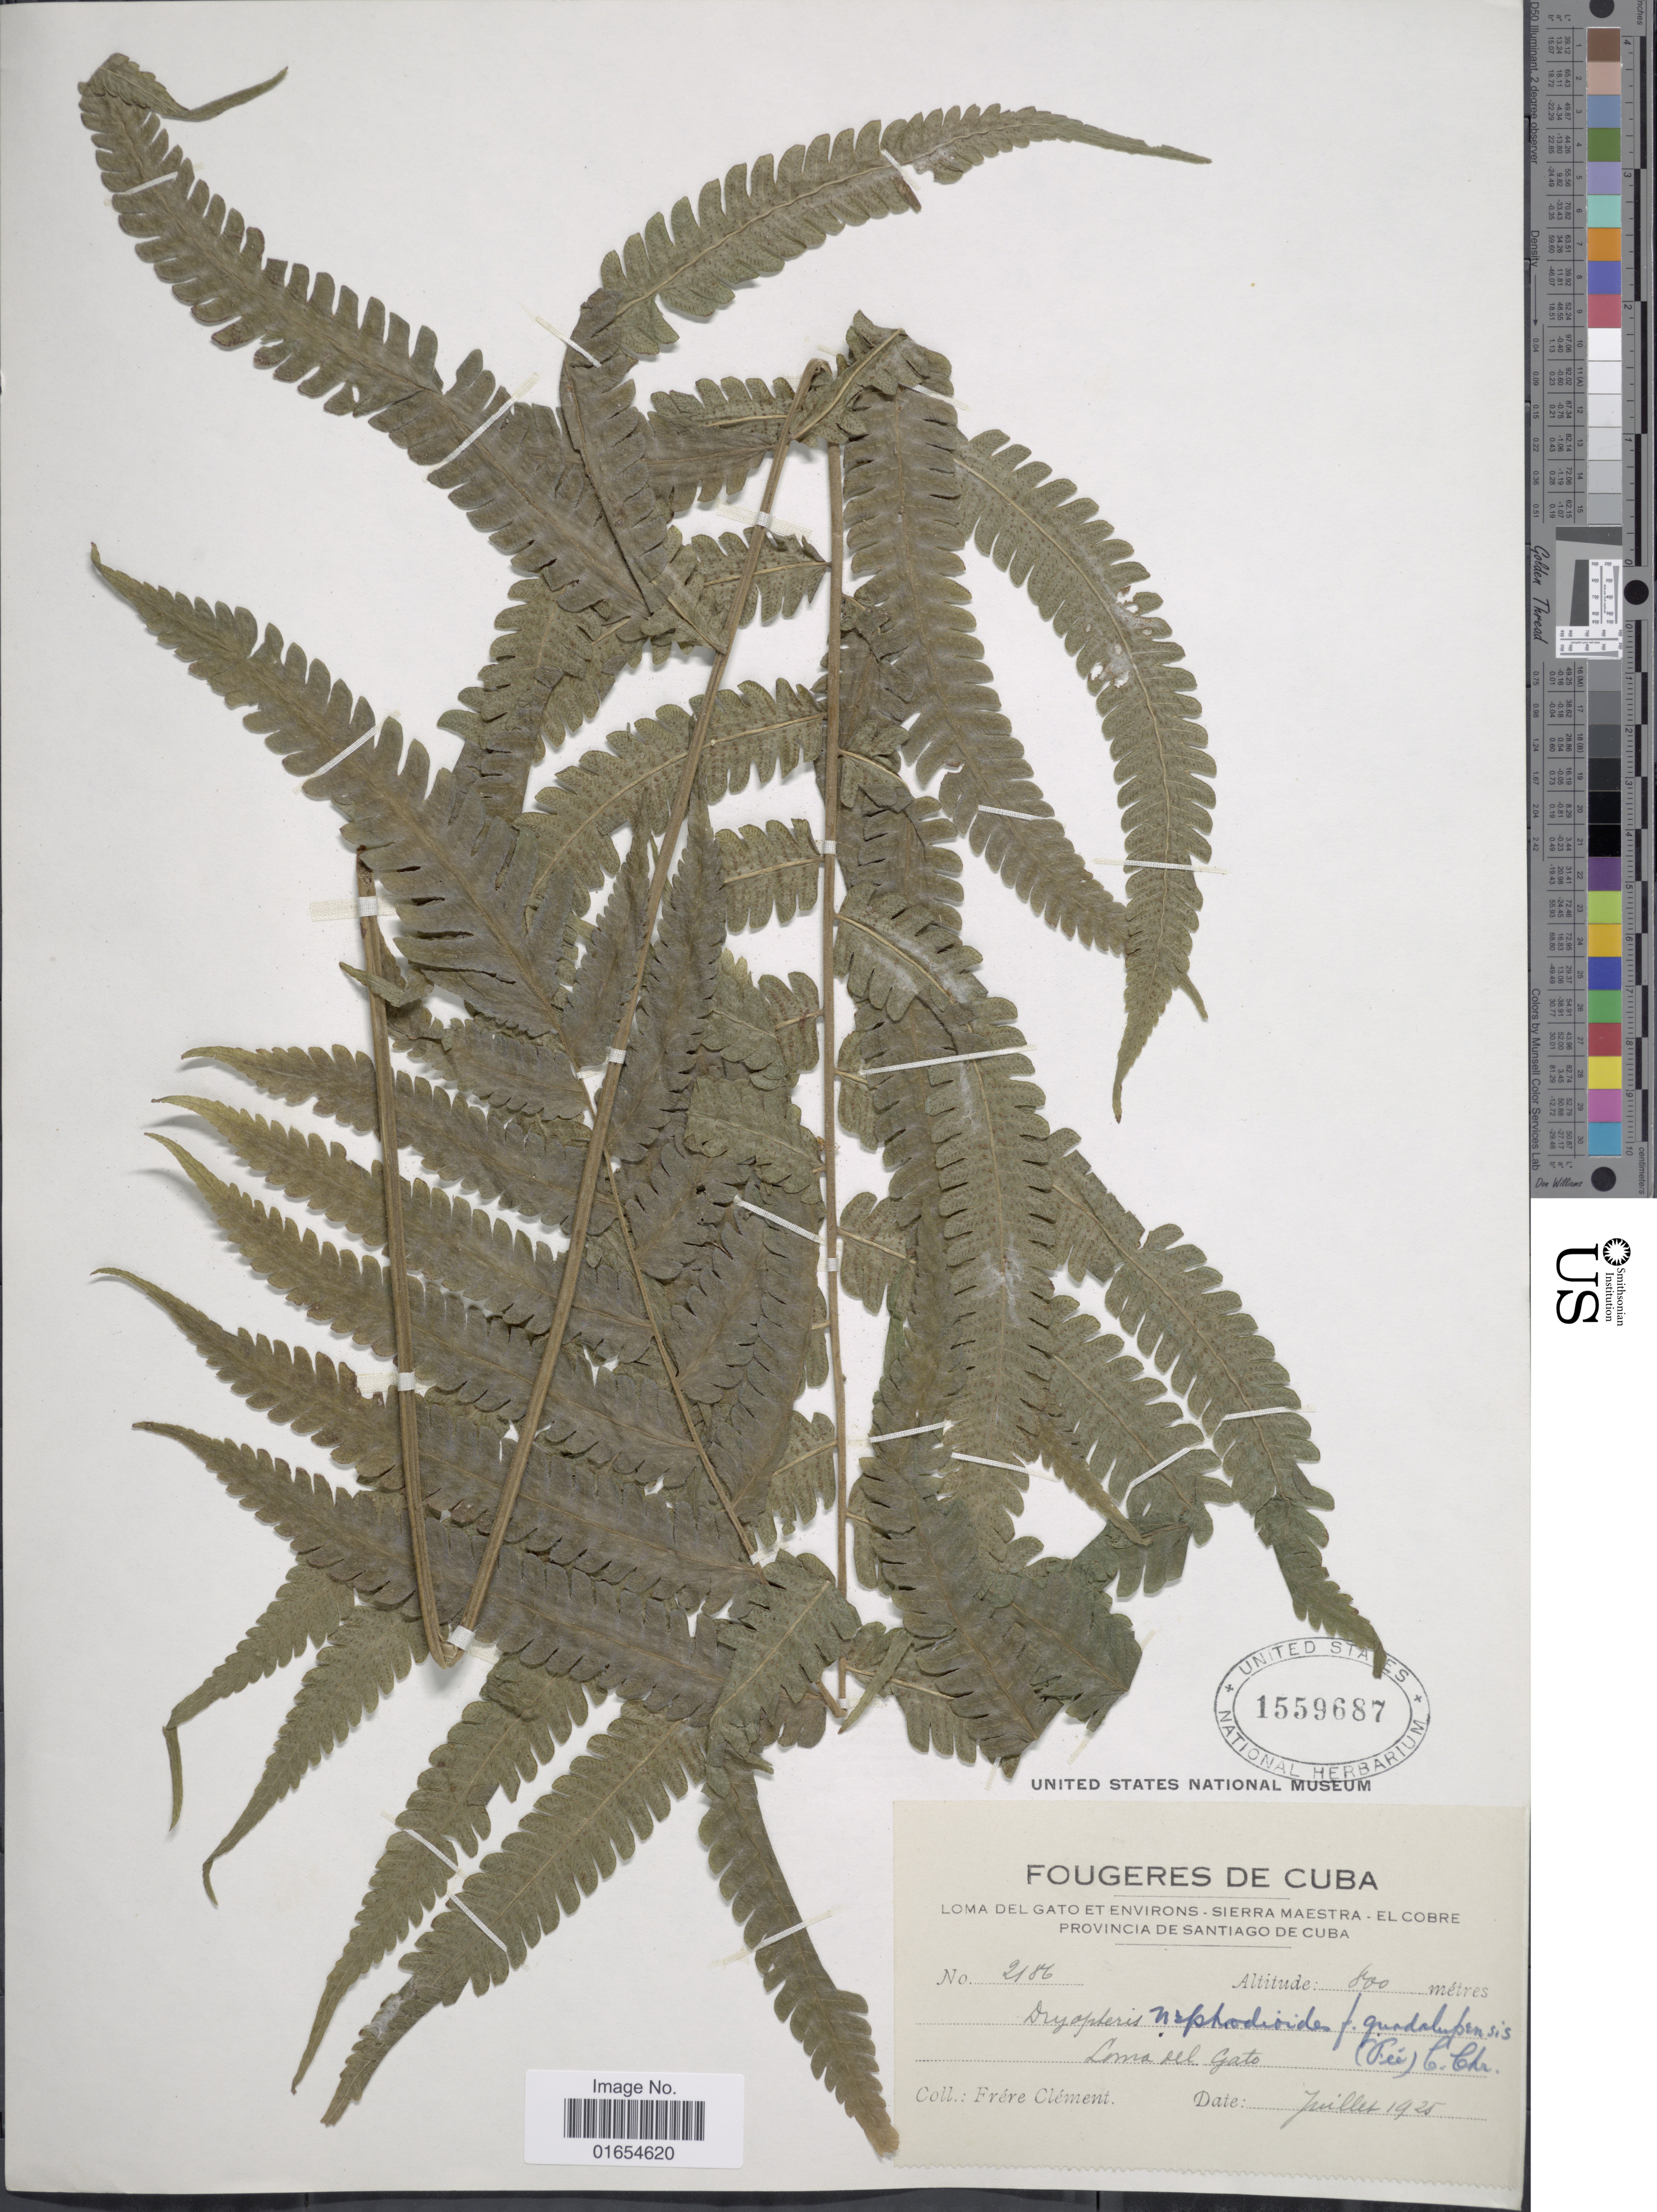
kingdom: Plantae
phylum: Tracheophyta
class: Polypodiopsida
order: Polypodiales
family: Thelypteridaceae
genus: Goniopteris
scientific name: Goniopteris nephrodioides (Klotzsch) comb. nov., ined 2015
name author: (Klotzsch)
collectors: B. Clement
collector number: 2186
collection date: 1925-07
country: Cuba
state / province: Santiago de Cuba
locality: Loma Del Gato et environs, Sierra Meastra, El Cobre, Loma Del Gato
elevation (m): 800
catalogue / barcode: US 1559687